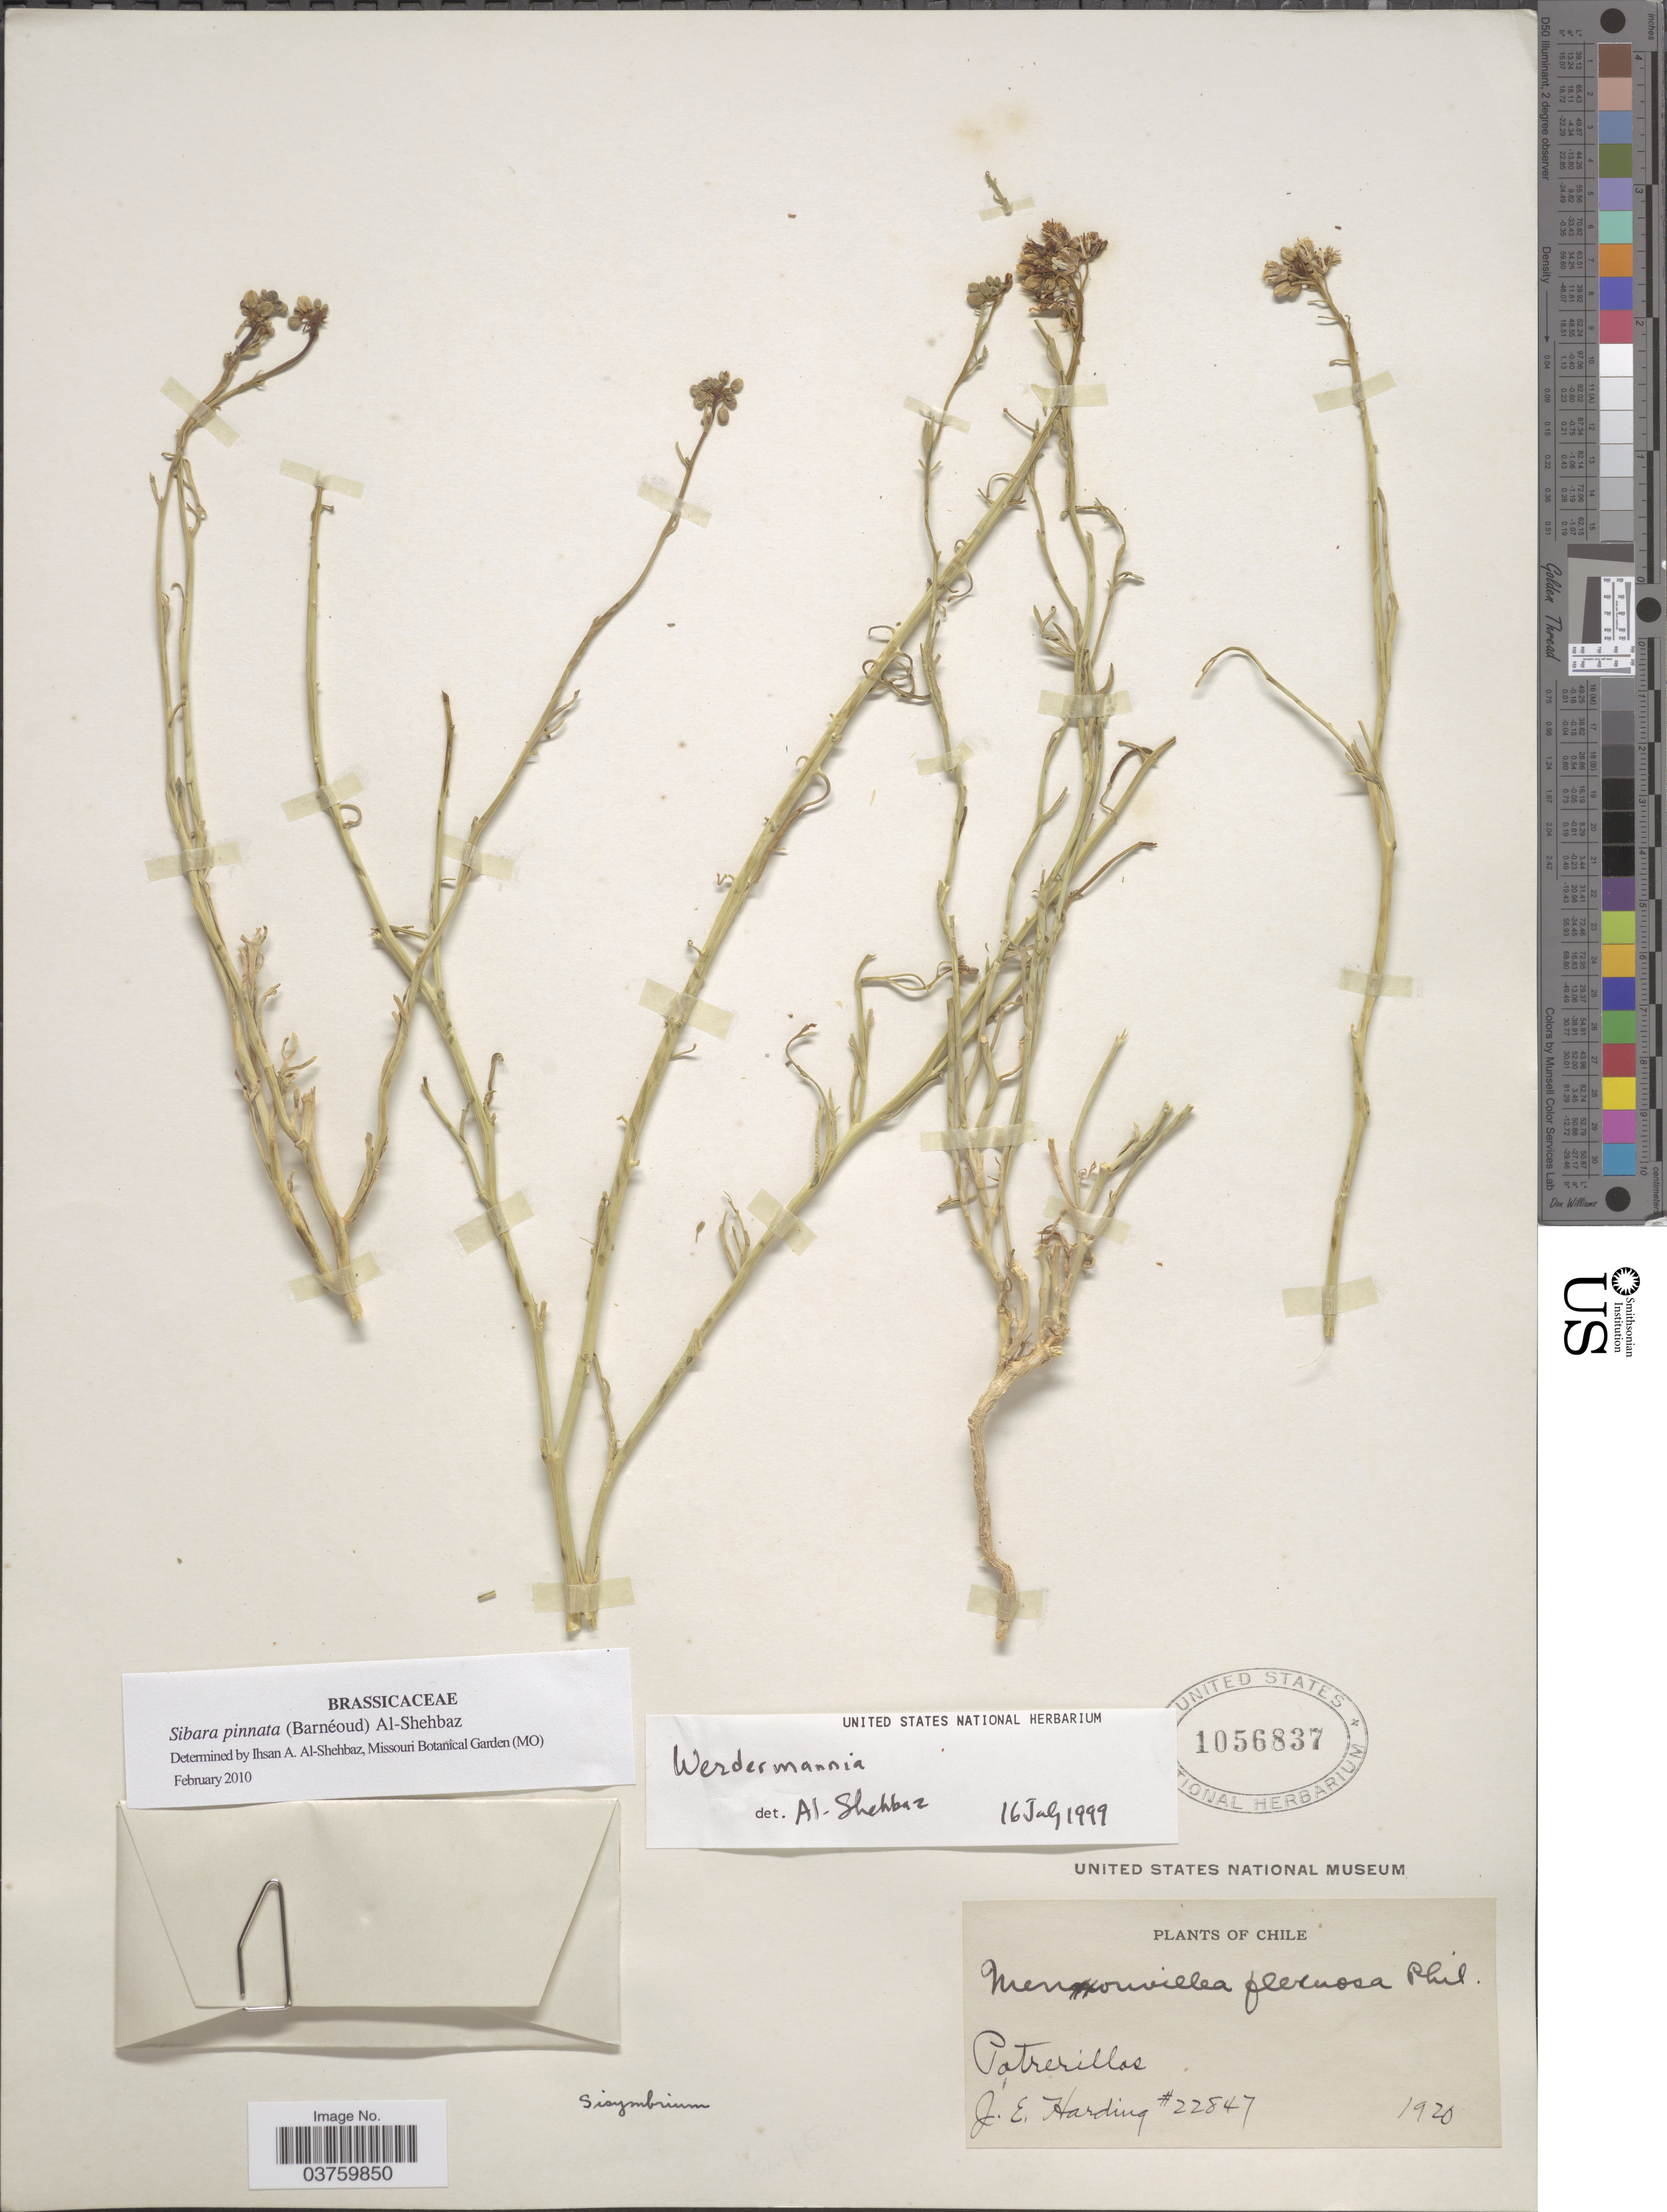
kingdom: Plantae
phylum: Tracheophyta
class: Magnoliopsida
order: Brassicales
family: Brassicaceae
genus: Sibara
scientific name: Sibara pinnata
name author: (Barnéoud) Al-Shehbaz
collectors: J. Harding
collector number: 22847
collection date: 1920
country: Chile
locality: Potrerillos.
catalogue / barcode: US 1056837